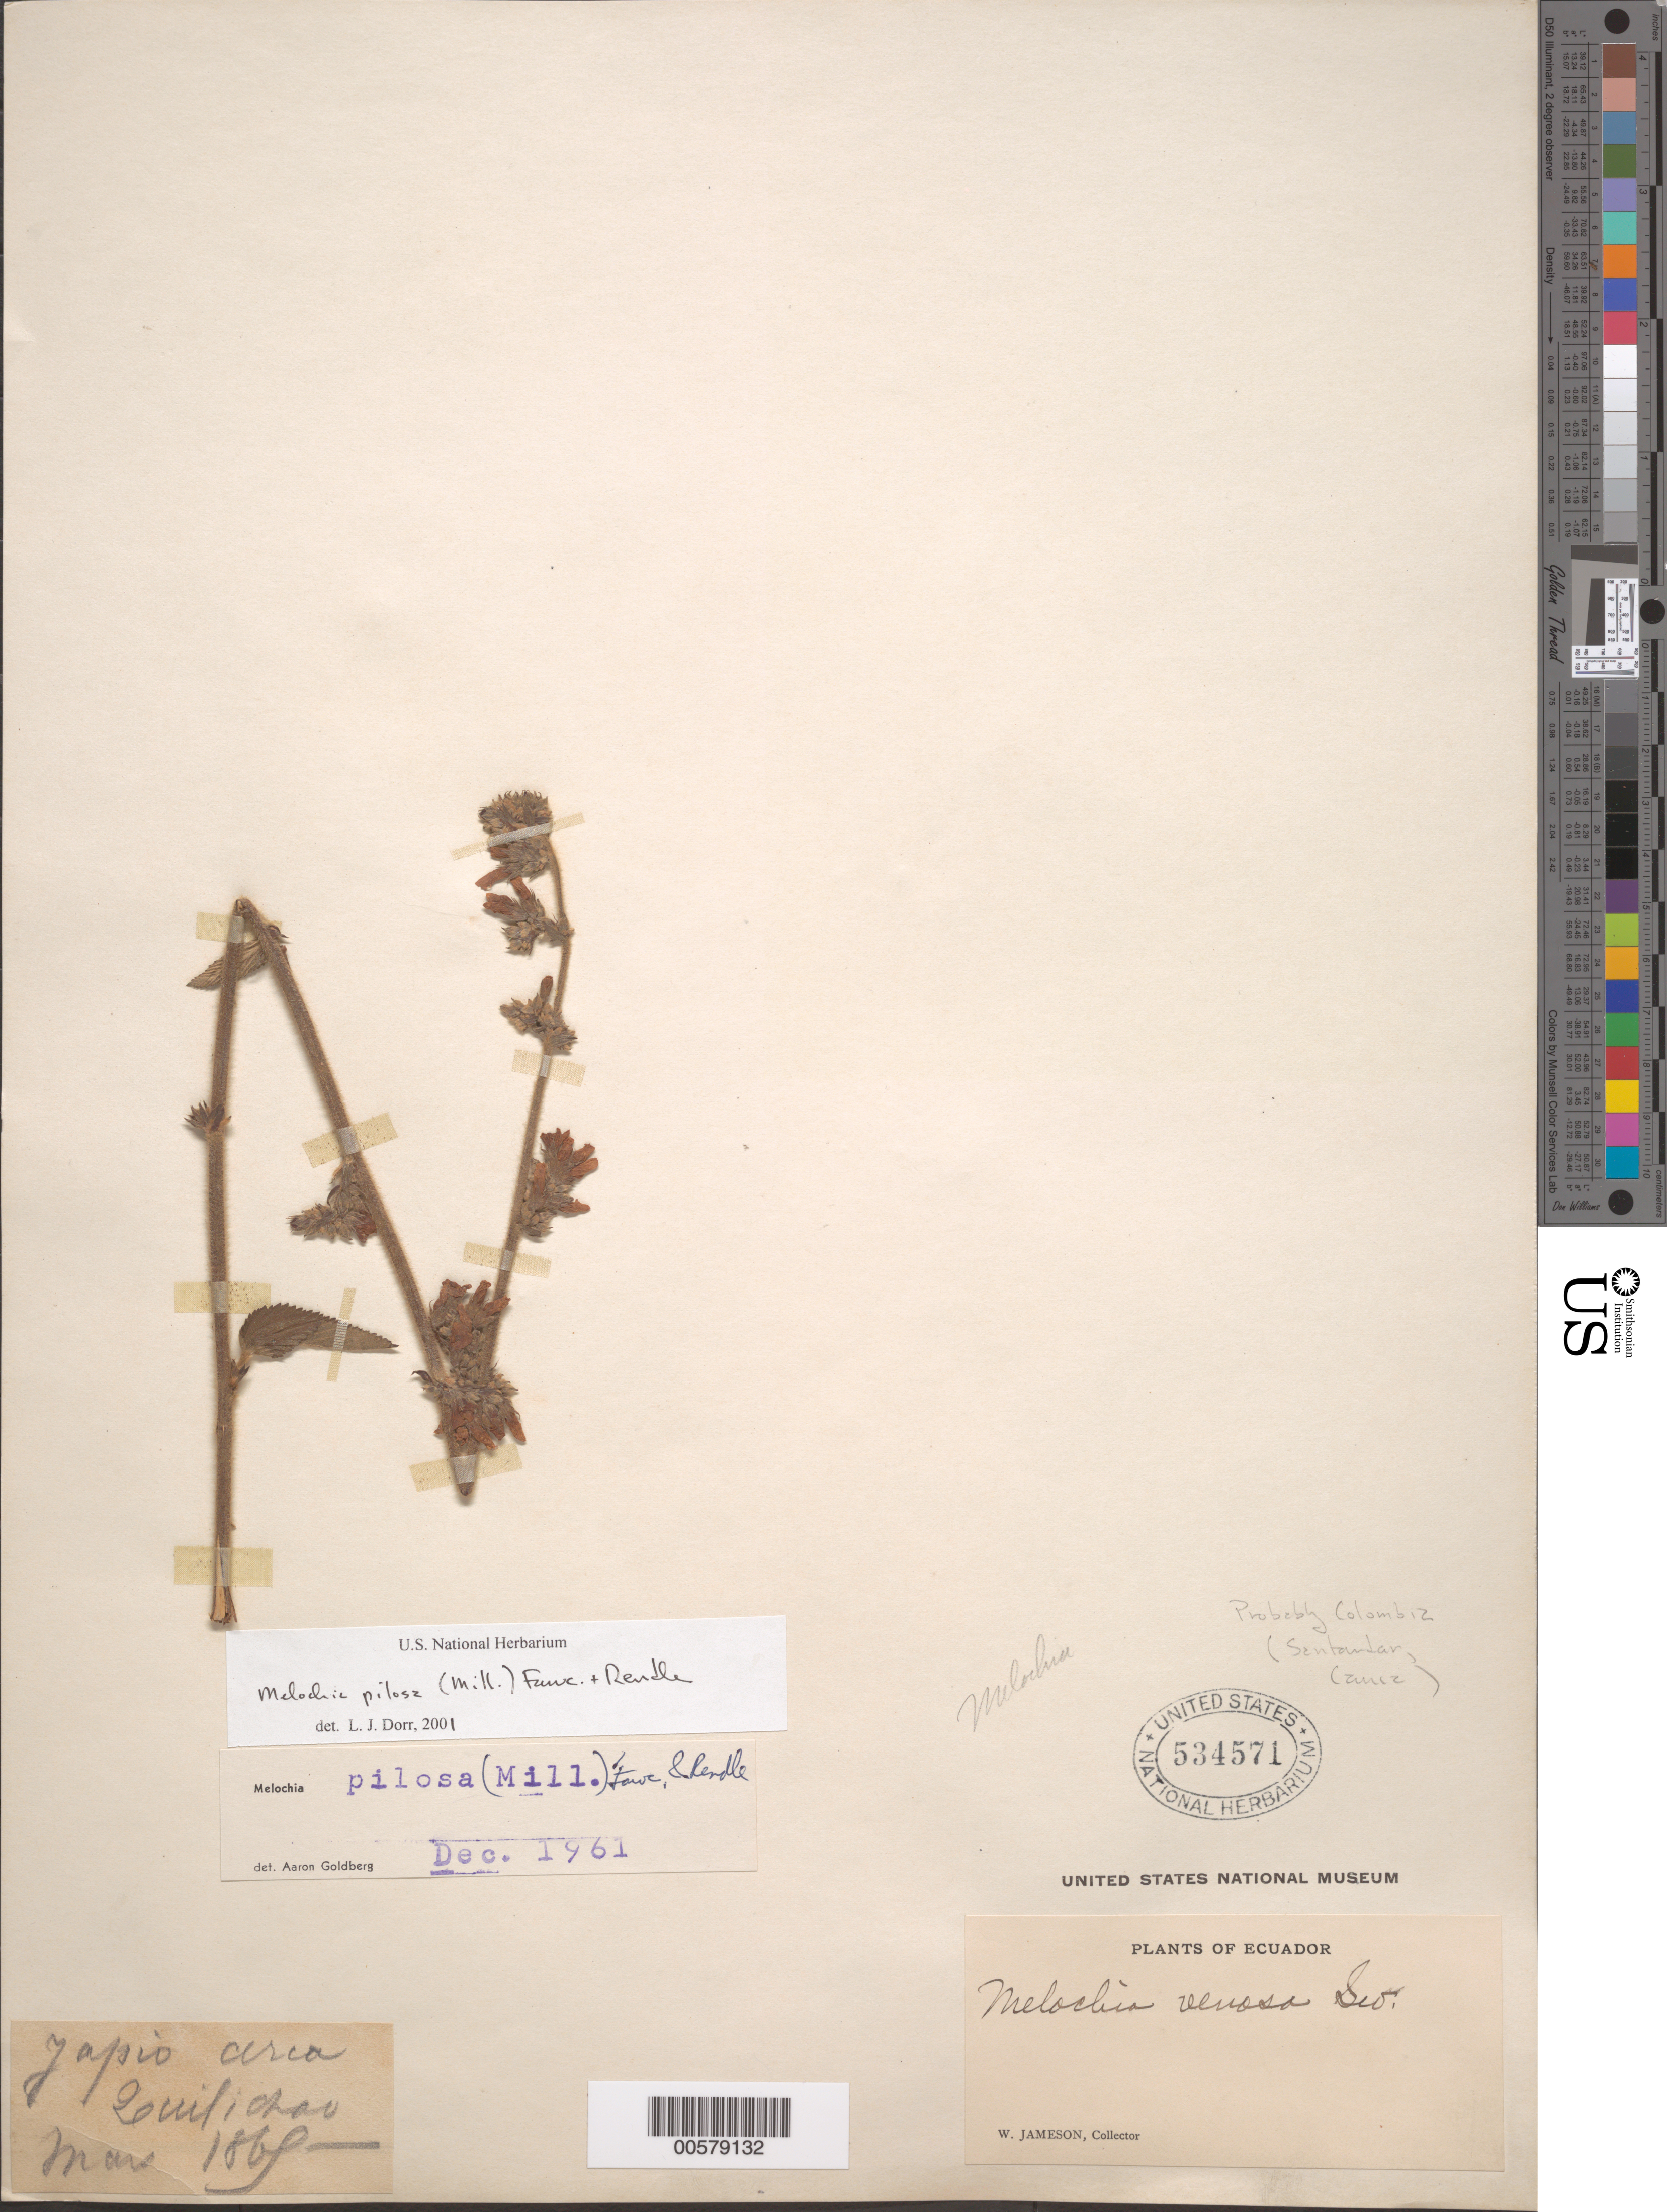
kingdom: Plantae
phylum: Tracheophyta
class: Magnoliopsida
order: Malvales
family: Malvaceae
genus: Melochia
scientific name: Melochia pilosa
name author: (Mill.) Fawc. & Rendle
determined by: Goldberg, Aaron, (US), NMNH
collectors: W. Jameson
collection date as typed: Mar 1869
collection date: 1869-03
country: Colombia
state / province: Cauca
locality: Japio circa Quilichao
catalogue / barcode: US 534571